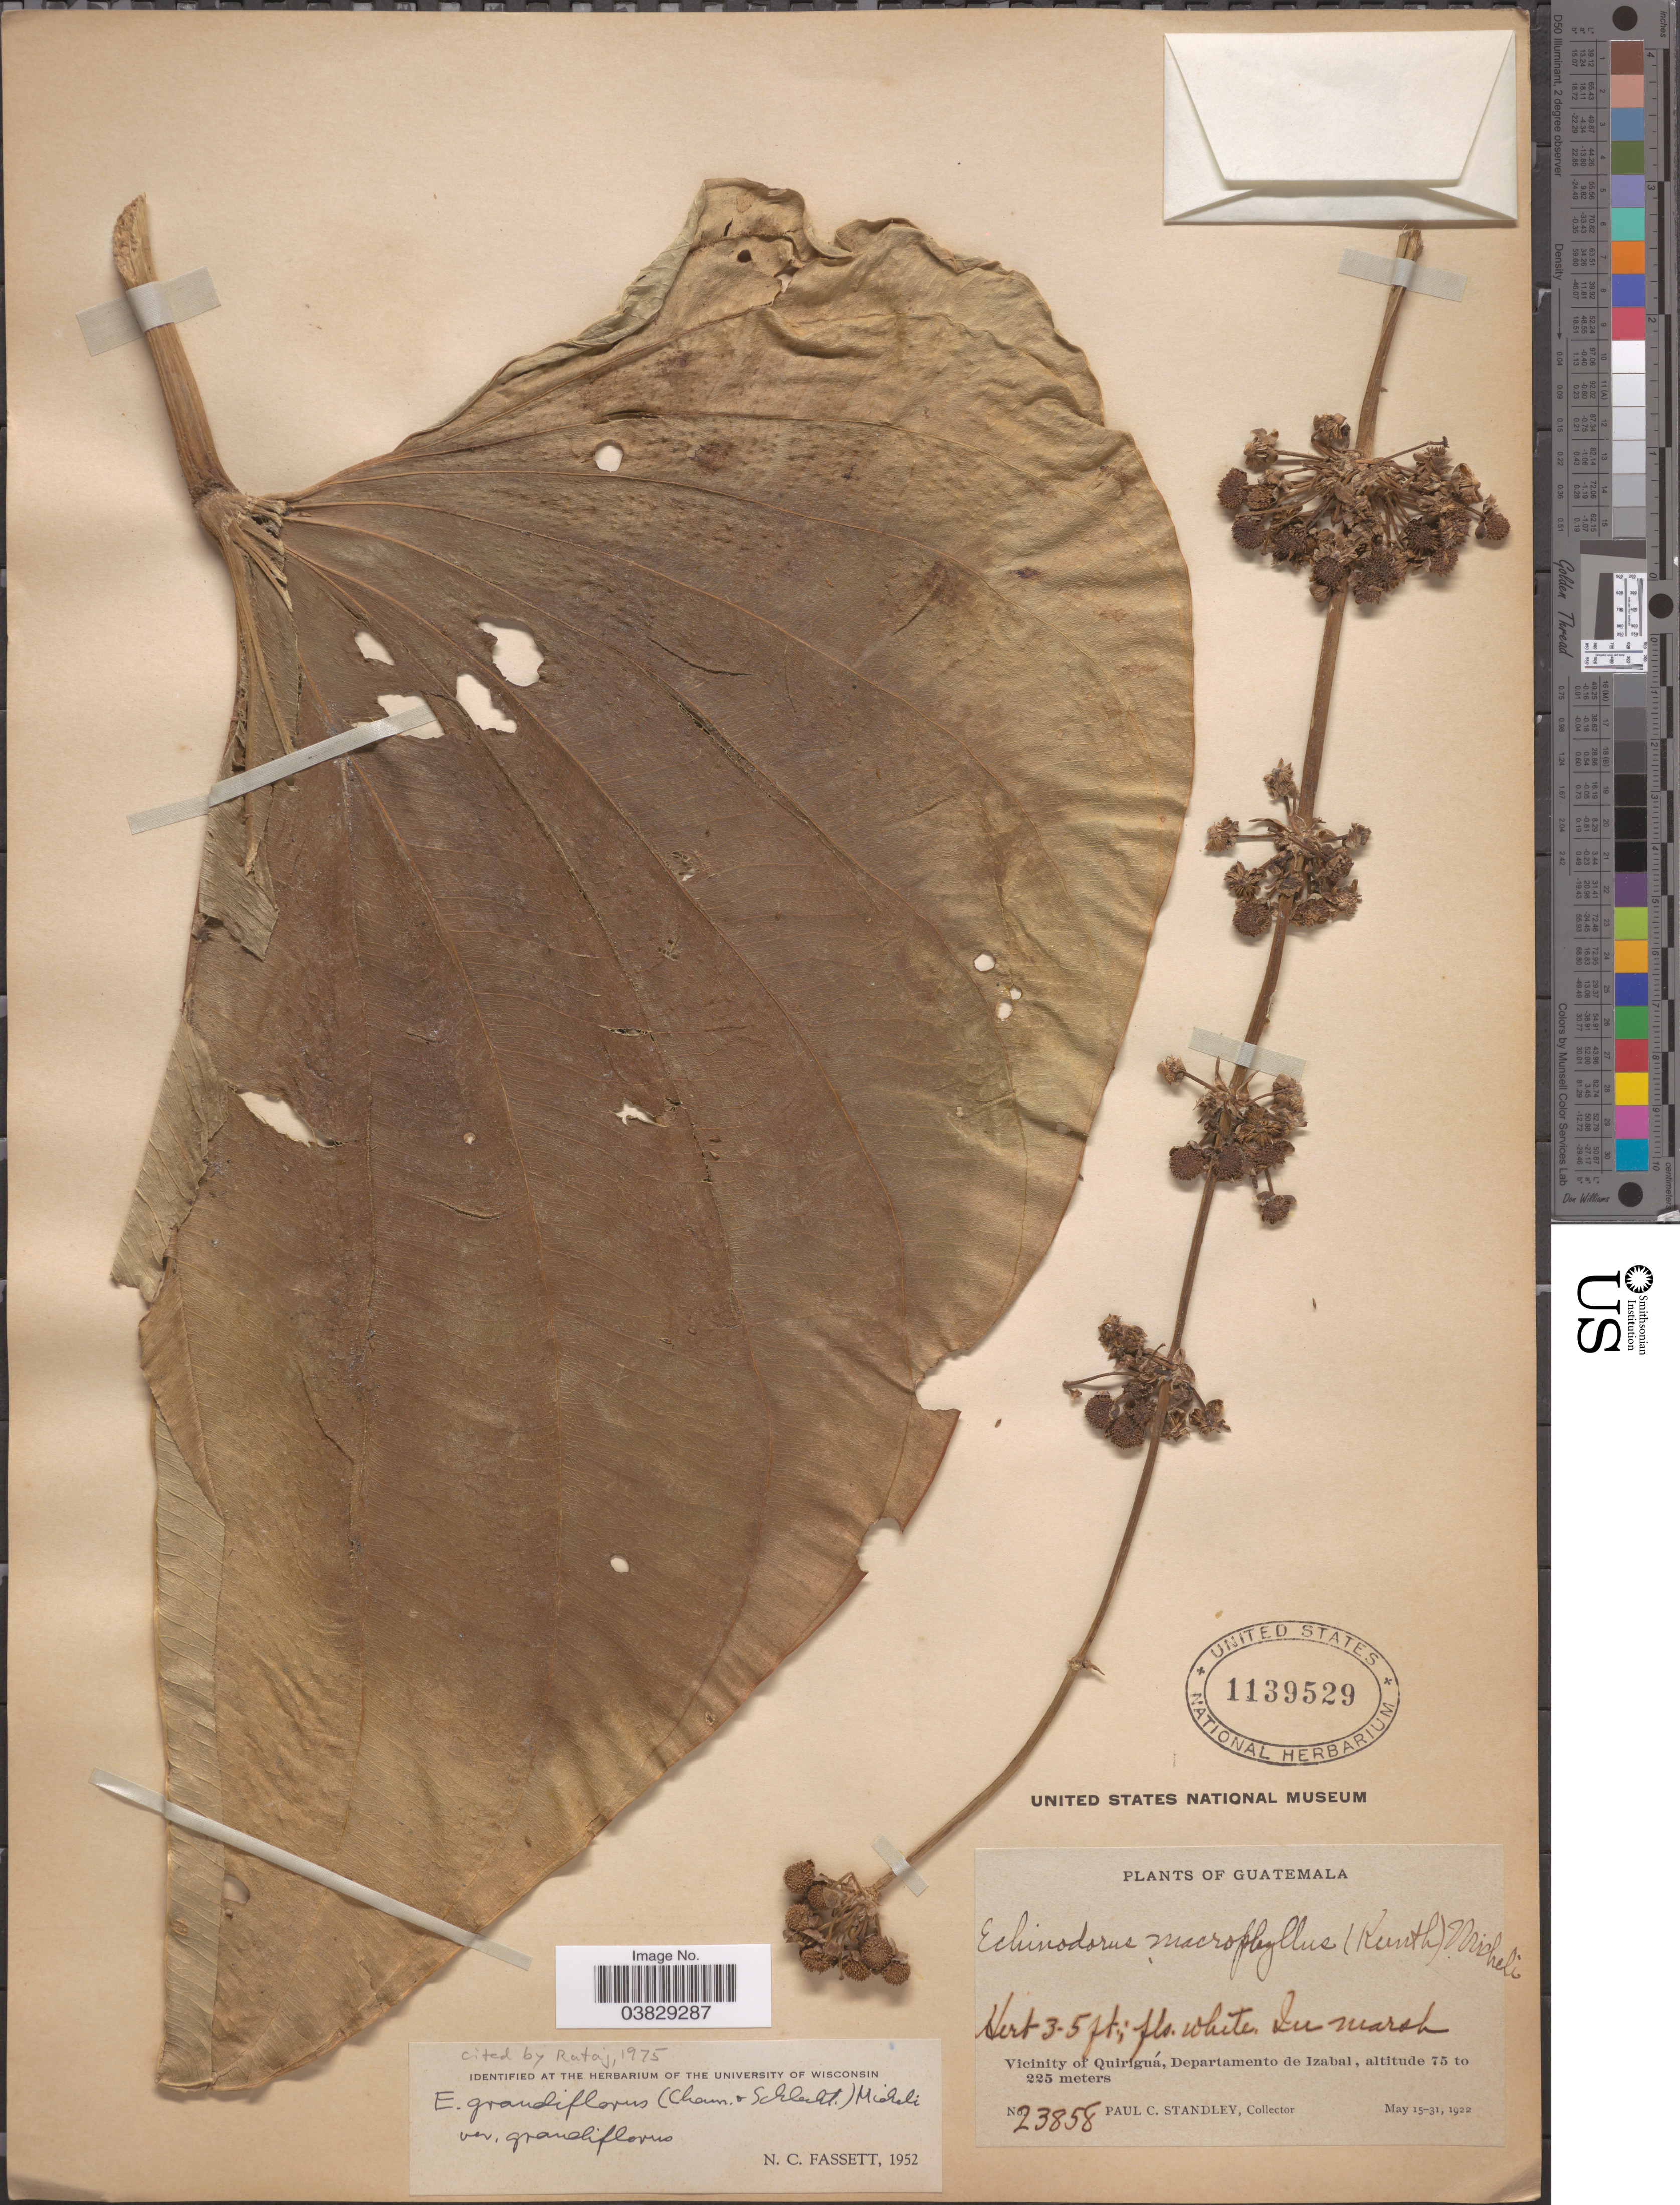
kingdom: Plantae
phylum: Tracheophyta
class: Liliopsida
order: Alismatales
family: Alismataceae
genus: Echinodorus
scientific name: Echinodorus grandiflorus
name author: (Cham. & Schltdl.) Micheli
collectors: P. C. Standley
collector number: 23858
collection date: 1922-05-15/1922-05-31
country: Guatemala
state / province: Izabal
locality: Vicinity of Quiriguá, Departamento de Izabal.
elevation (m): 75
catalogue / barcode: US 1139529